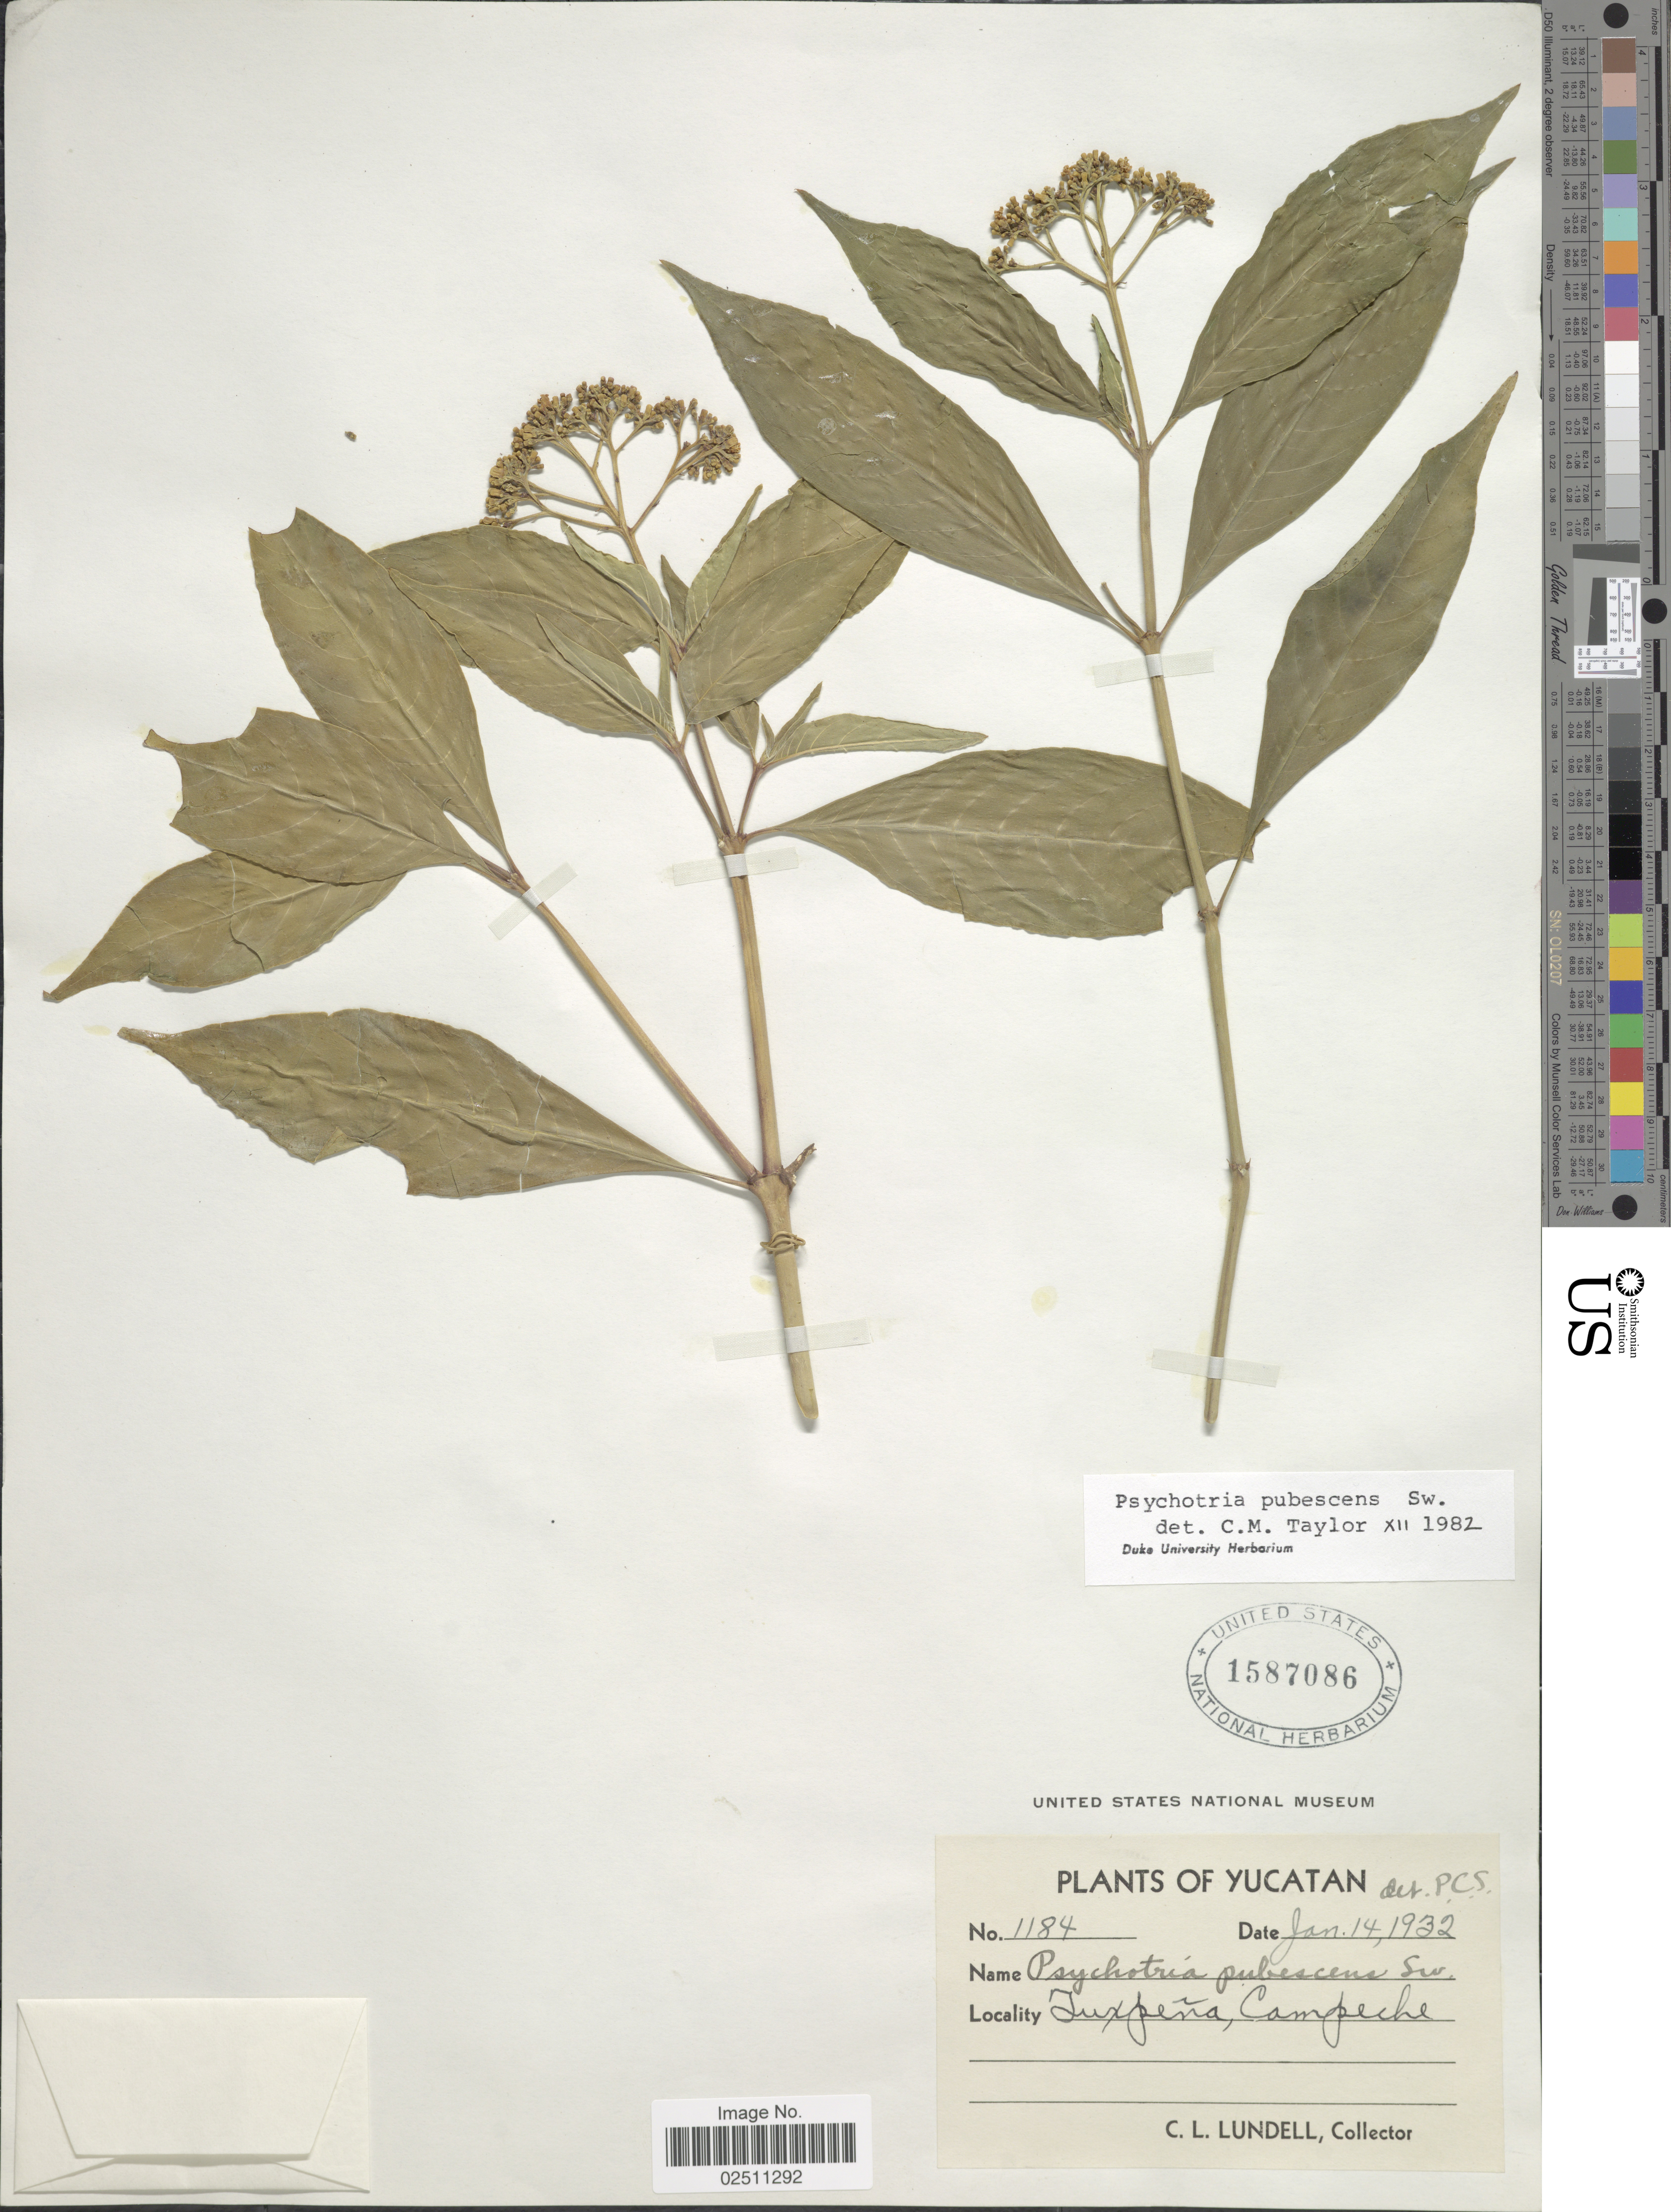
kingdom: Plantae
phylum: Tracheophyta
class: Magnoliopsida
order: Gentianales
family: Rubiaceae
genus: Psychotria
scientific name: Psychotria pubescens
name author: Sw.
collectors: C. L. Lundell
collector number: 1184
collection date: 1932-01-14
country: Mexico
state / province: Campeche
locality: Tuxpena, Campeche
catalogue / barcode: US 1587086